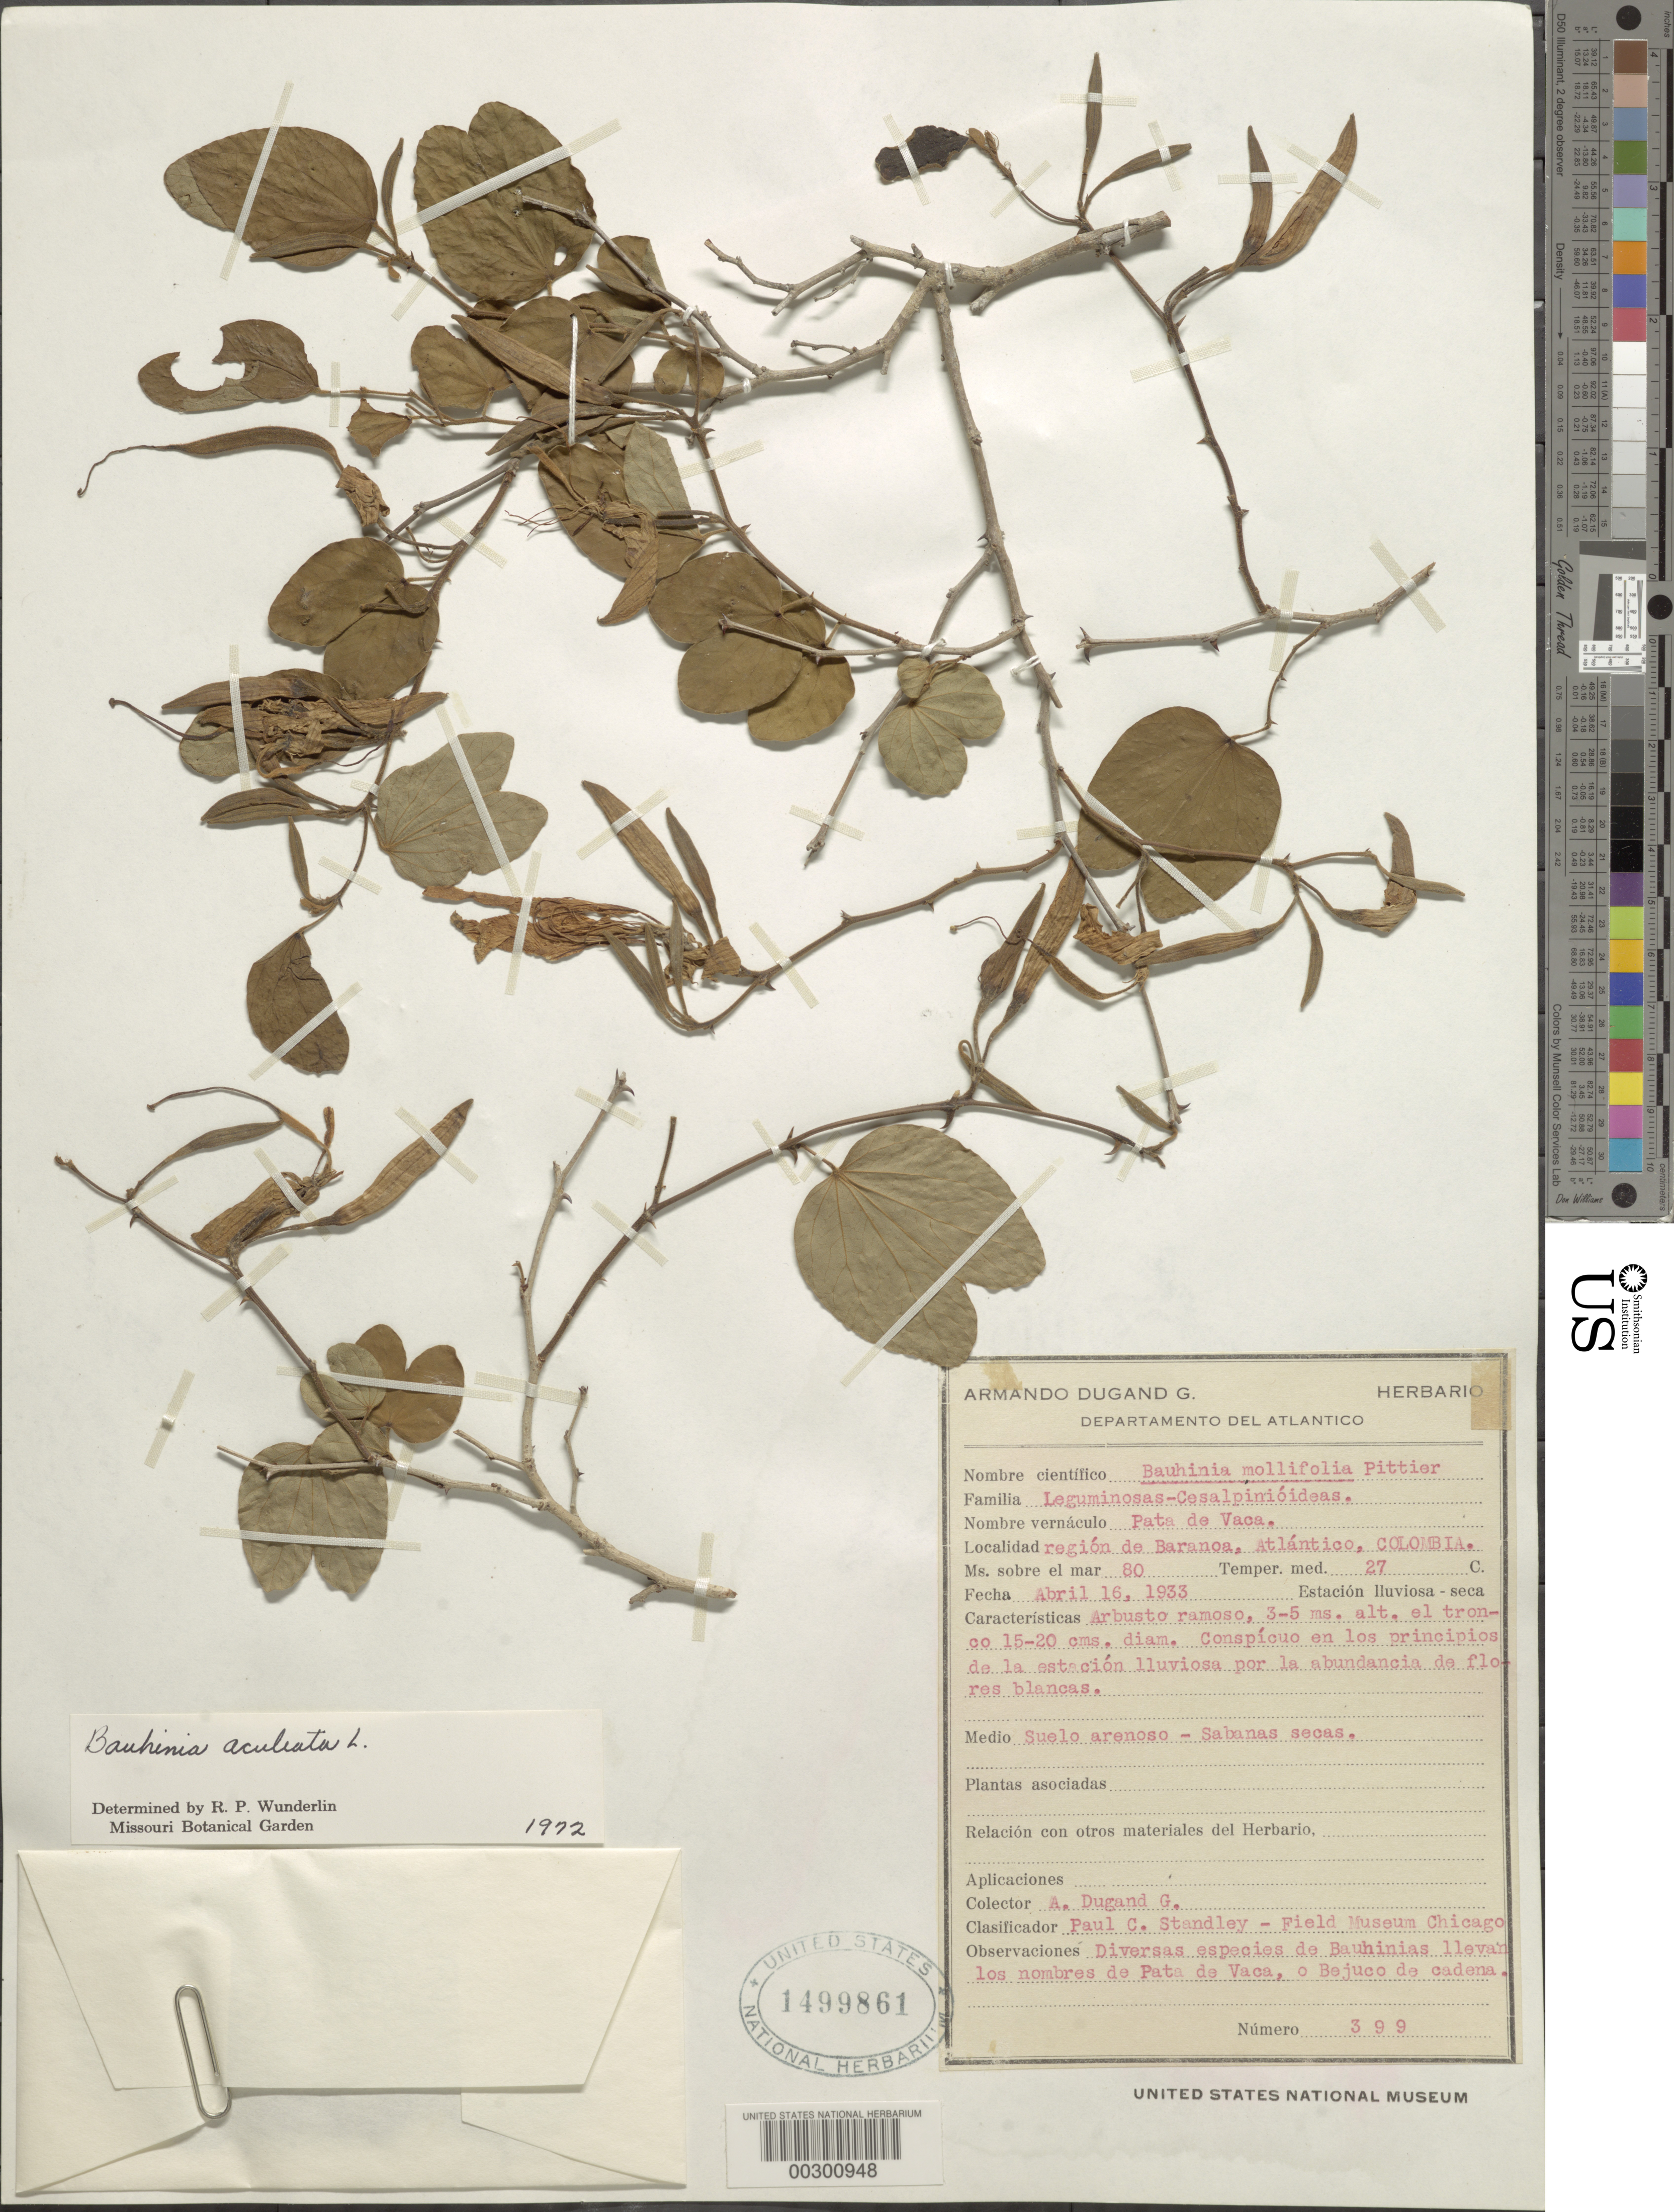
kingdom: Plantae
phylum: Tracheophyta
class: Magnoliopsida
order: Fabales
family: Fabaceae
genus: Bauhinia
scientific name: Bauhinia aculeata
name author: L.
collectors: A. Dugand G.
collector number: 399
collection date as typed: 16 Apr 1933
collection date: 1933-04-16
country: Colombia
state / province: Atlántico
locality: Baranca region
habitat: Secondary savanna, sandy soil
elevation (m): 80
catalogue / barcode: US 1499861